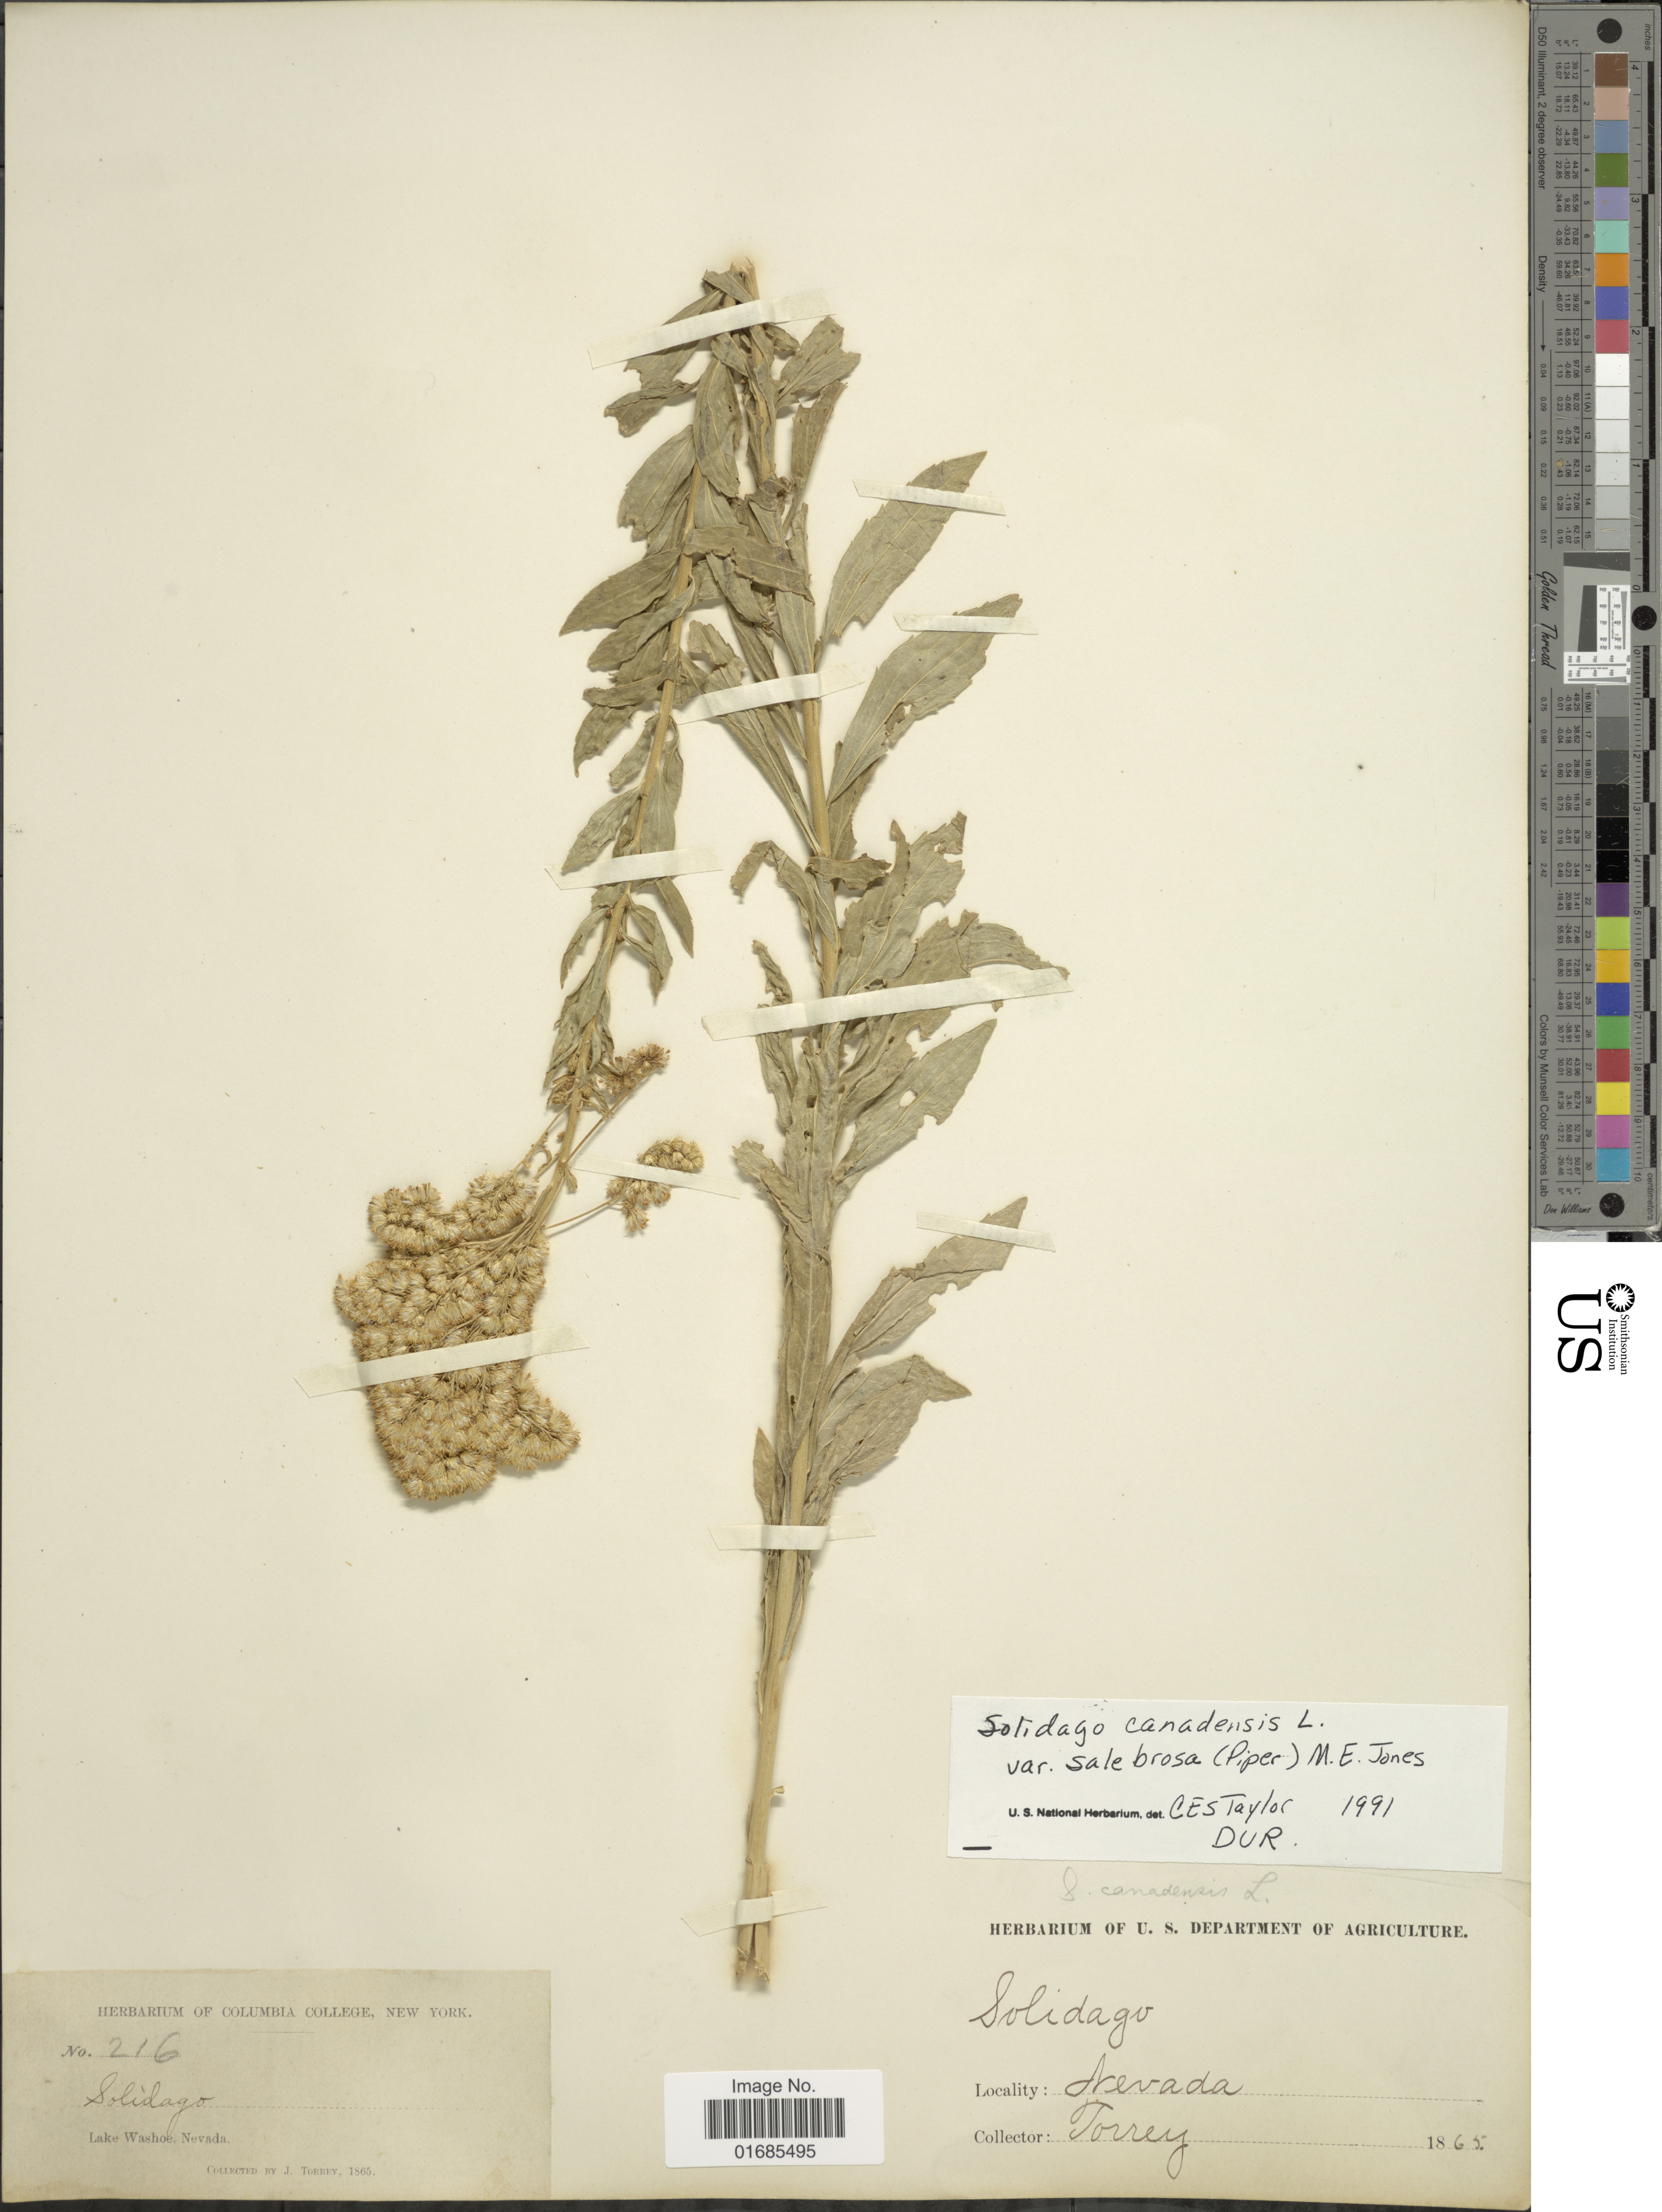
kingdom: Plantae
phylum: Tracheophyta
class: Magnoliopsida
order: Asterales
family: Asteraceae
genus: Solidago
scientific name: Solidago canadensis var. salebrosa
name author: (Piper) M.E. Jones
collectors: J. Torrey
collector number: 216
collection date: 1865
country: United States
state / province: Nevada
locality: Lake Washoe